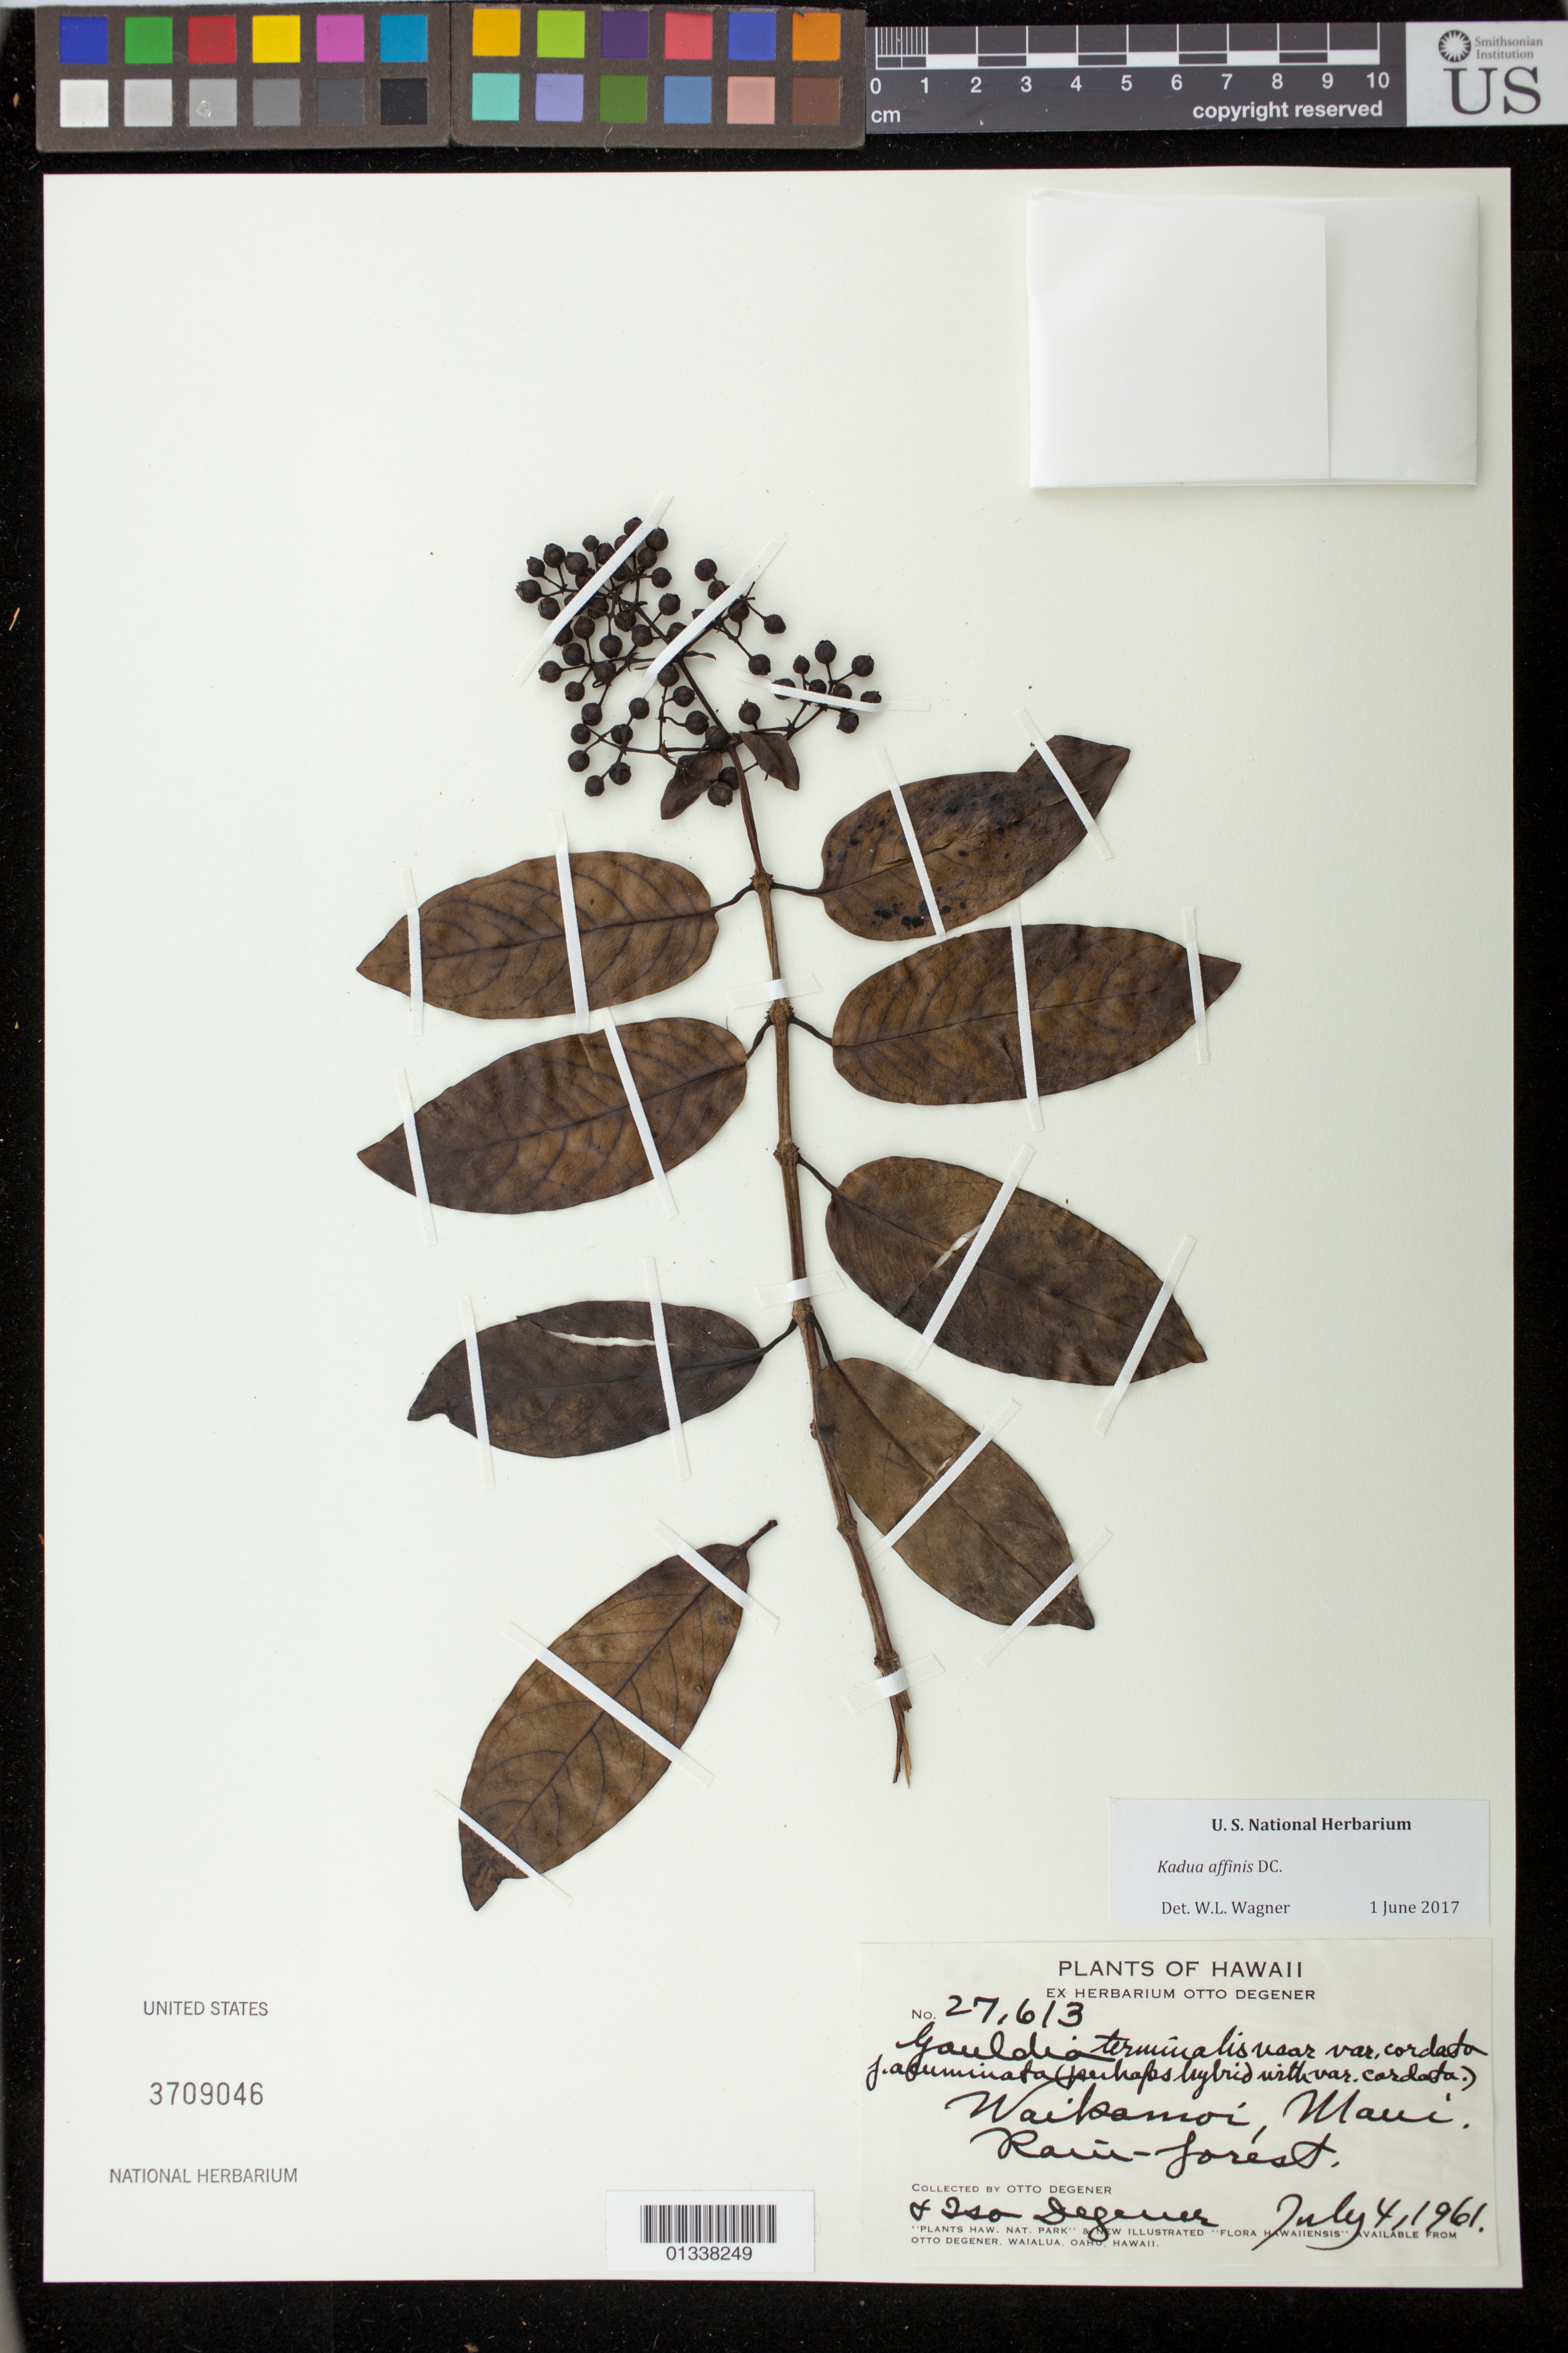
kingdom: Plantae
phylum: Tracheophyta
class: Magnoliopsida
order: Gentianales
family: Rubiaceae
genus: Kadua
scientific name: Kadua affinis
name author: DC.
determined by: Wagner, W. L., (BOT), Smithsonian Institution - National Museum of Natural History (UNITED STATES)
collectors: O. Degener & I. Degener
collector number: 27613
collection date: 1961-07-04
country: United States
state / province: Hawaii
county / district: Maui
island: Maui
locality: Waikamoi, Maui.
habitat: Rain-forest.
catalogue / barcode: US 3709046